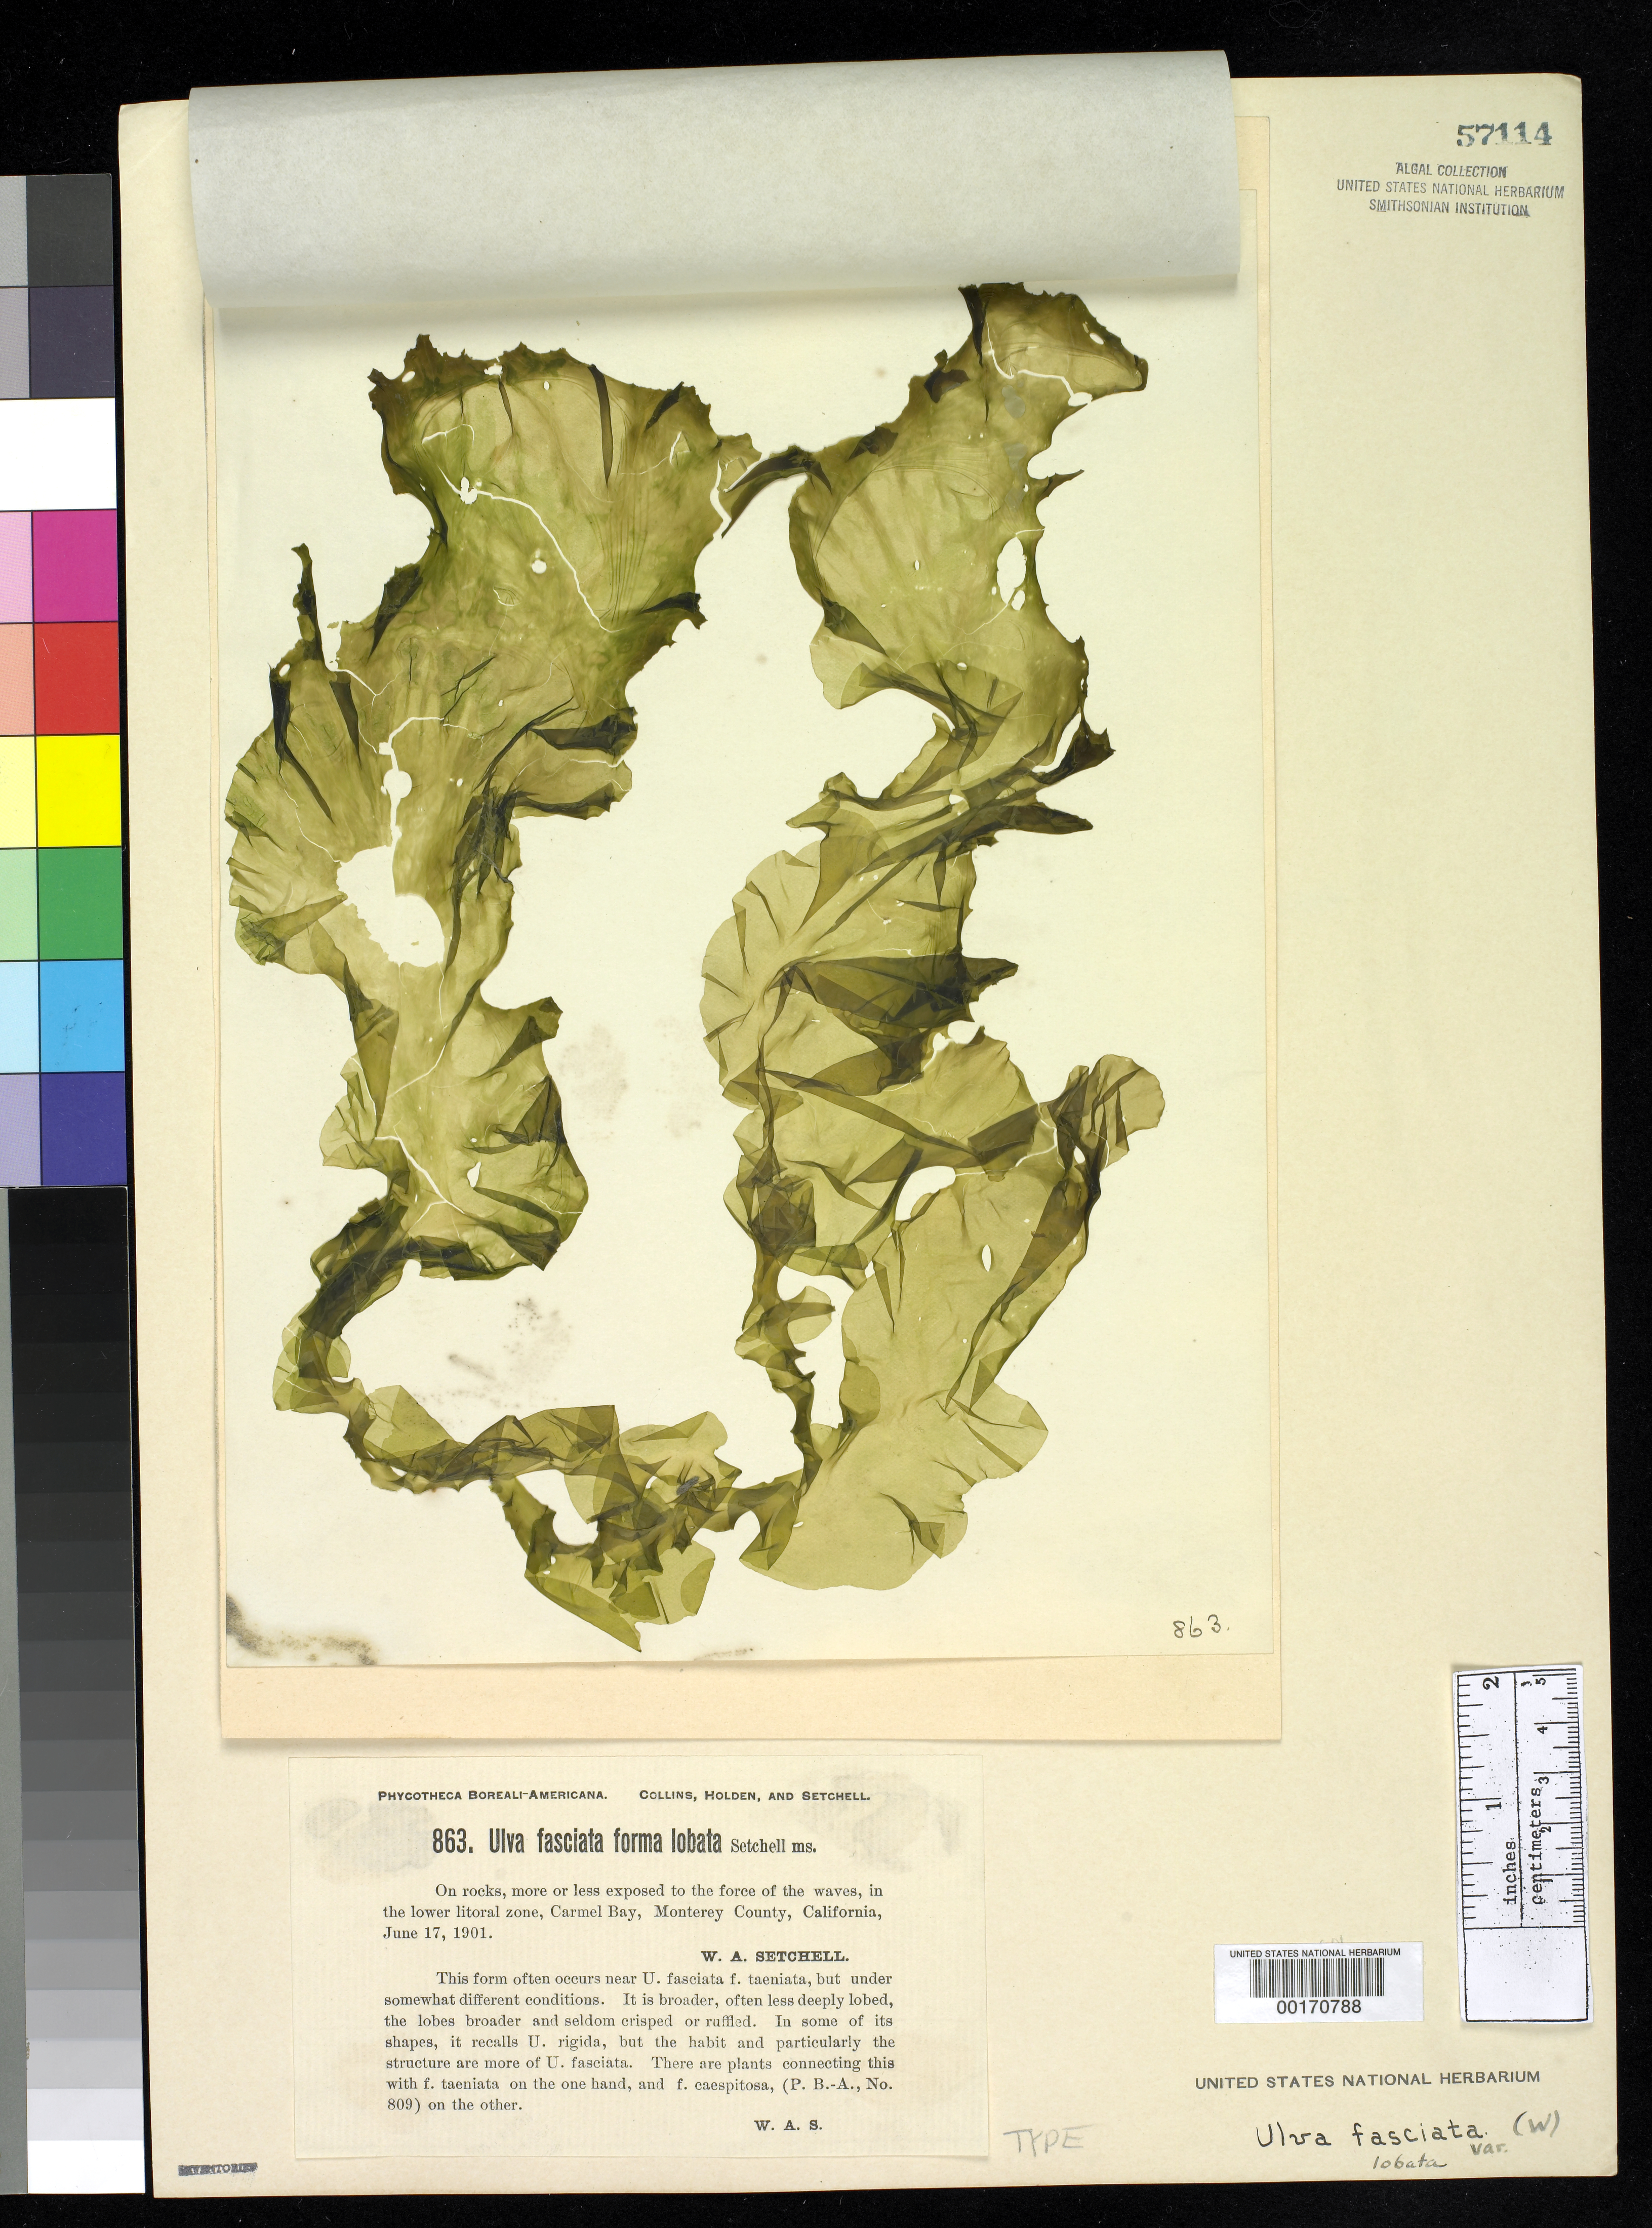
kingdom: Plantae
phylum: Chlorophyta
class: Ulvophyceae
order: Ulvales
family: Ulvaceae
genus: Ulva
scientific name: Ulva fasciata f. lobata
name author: Setch. in Collins et al.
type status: Isotype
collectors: W. Setchell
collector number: PB-A 863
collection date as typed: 17 Jun 1901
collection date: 1901-06-17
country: United States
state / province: California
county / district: Monterey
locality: Carmel Bay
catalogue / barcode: US 57114